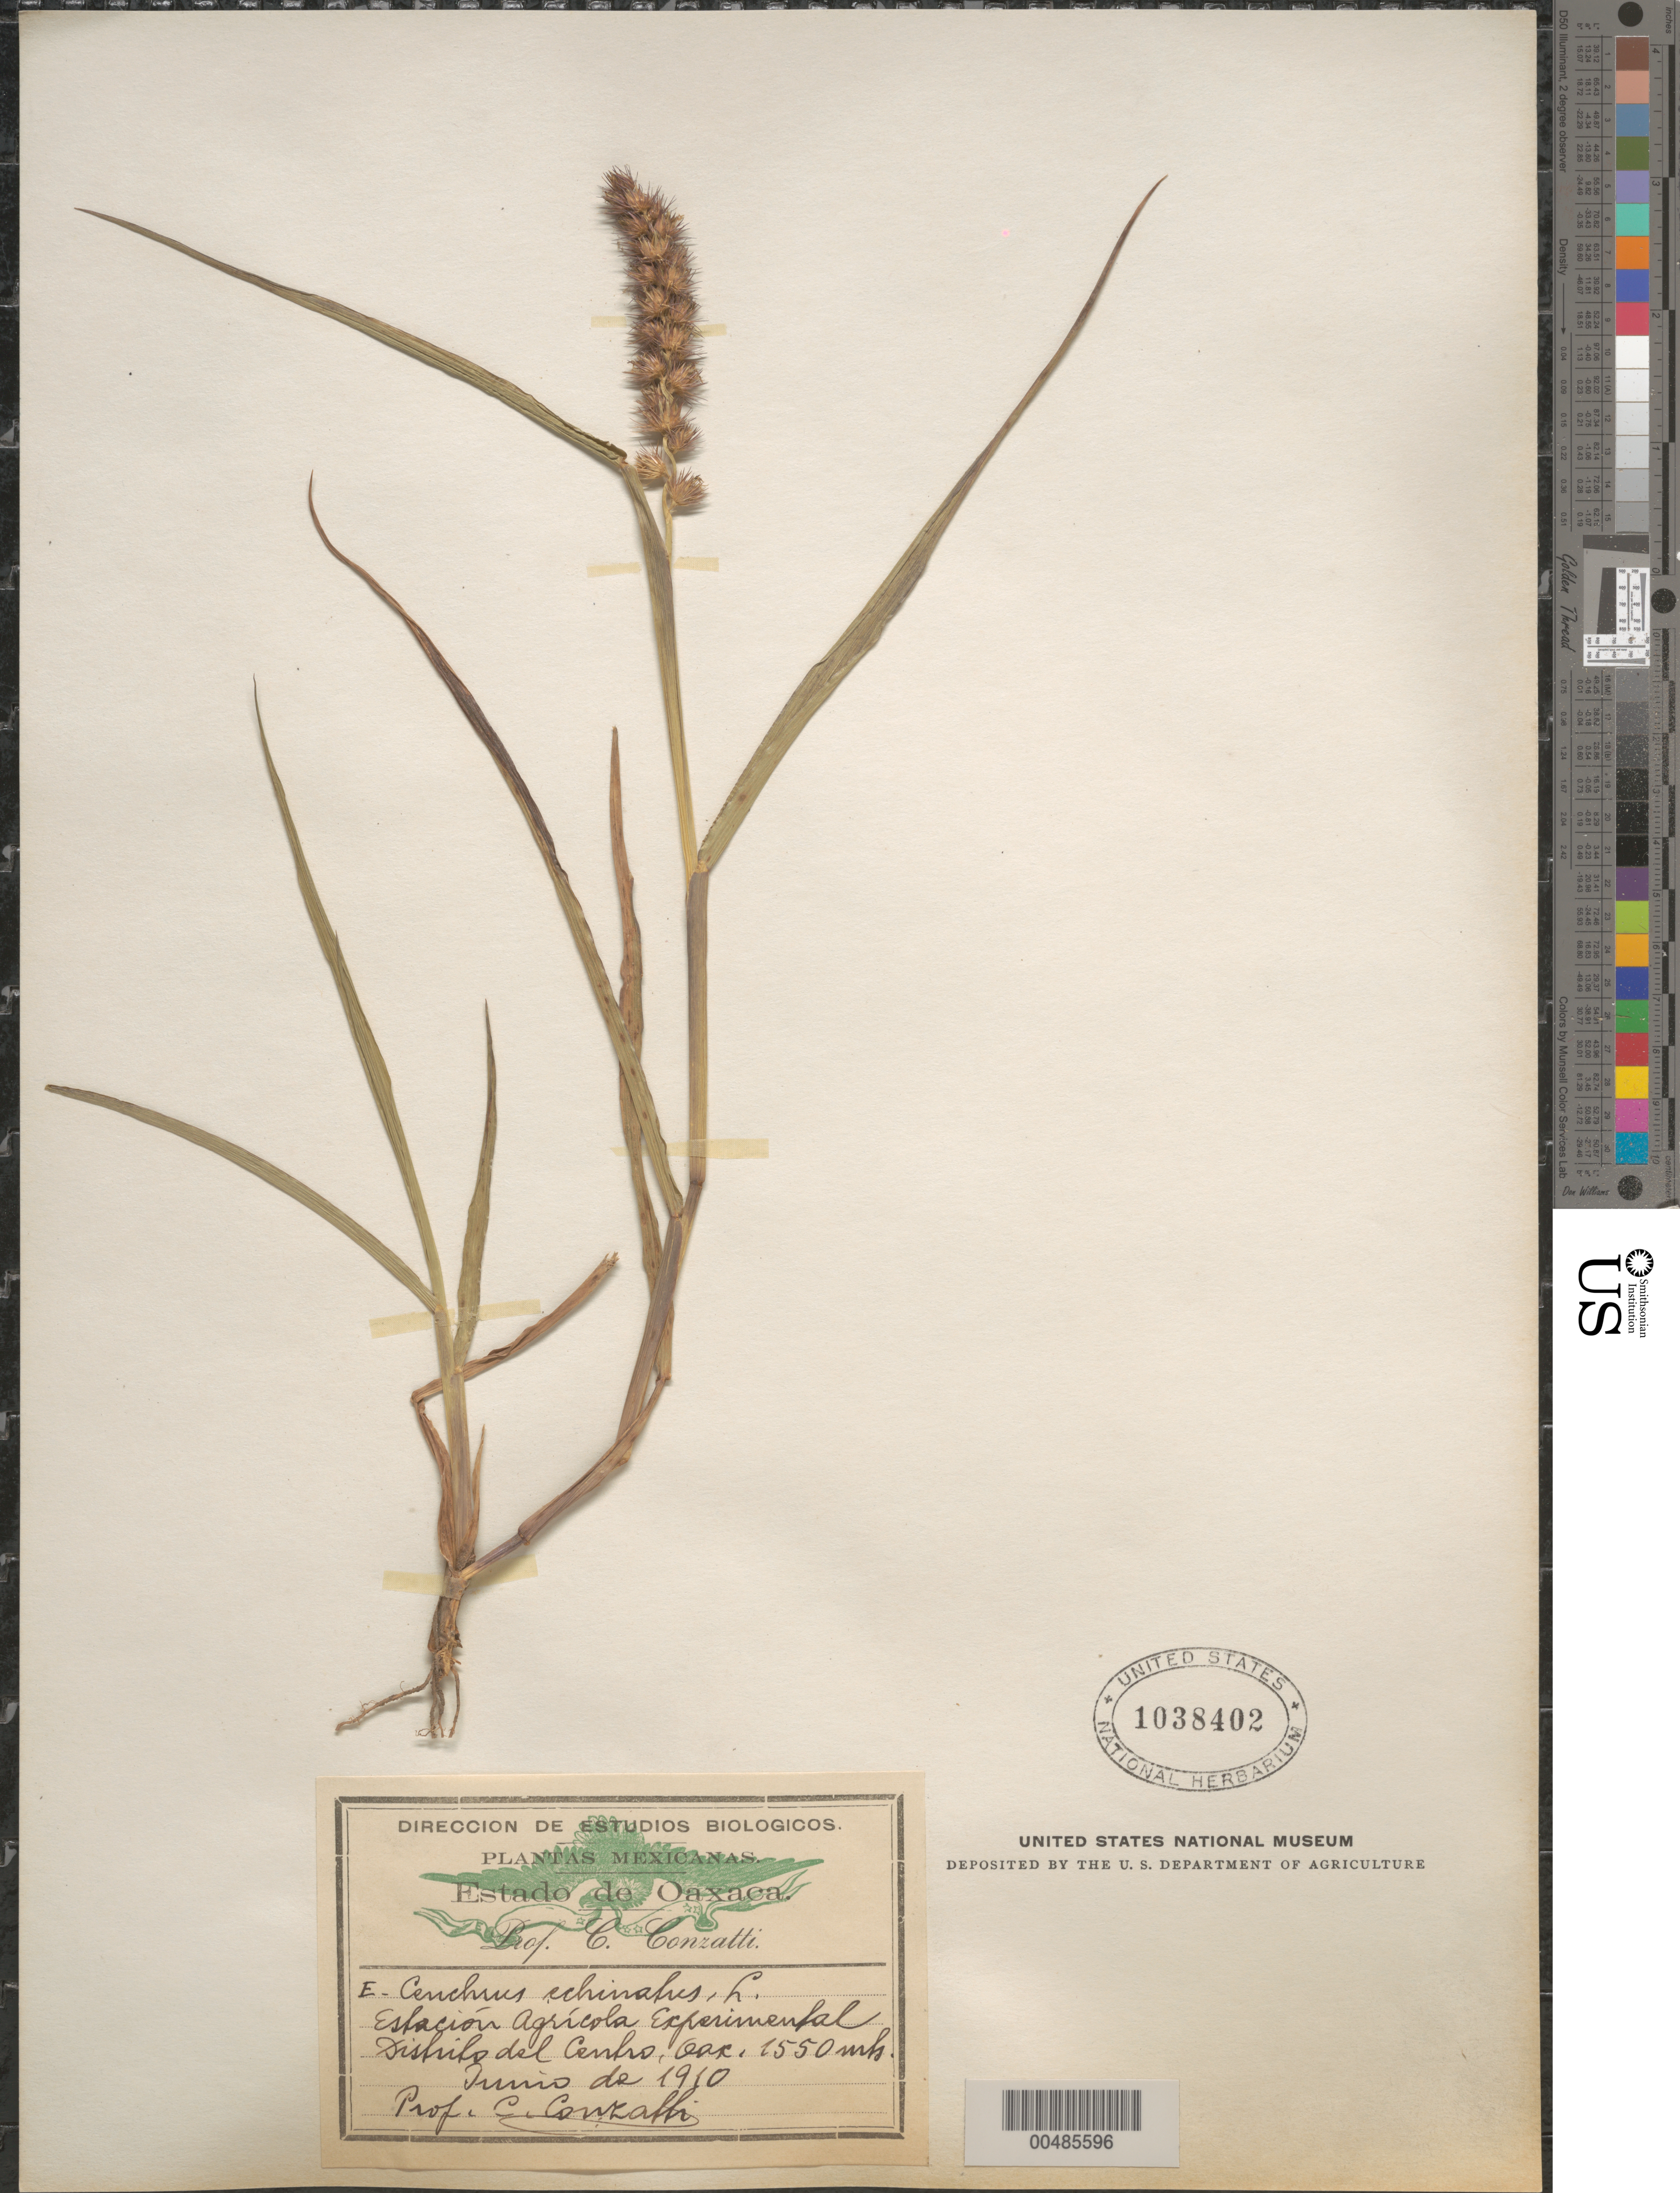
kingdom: Plantae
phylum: Tracheophyta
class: Liliopsida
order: Poales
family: Poaceae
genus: Cenchrus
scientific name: Cenchrus echinatus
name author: L.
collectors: C. Conzatti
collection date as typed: Jun 1910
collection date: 1910-06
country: Mexico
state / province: Oaxaca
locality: Estación Agrícola Experimental, Dist del Centro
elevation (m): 1550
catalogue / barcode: US 1038402